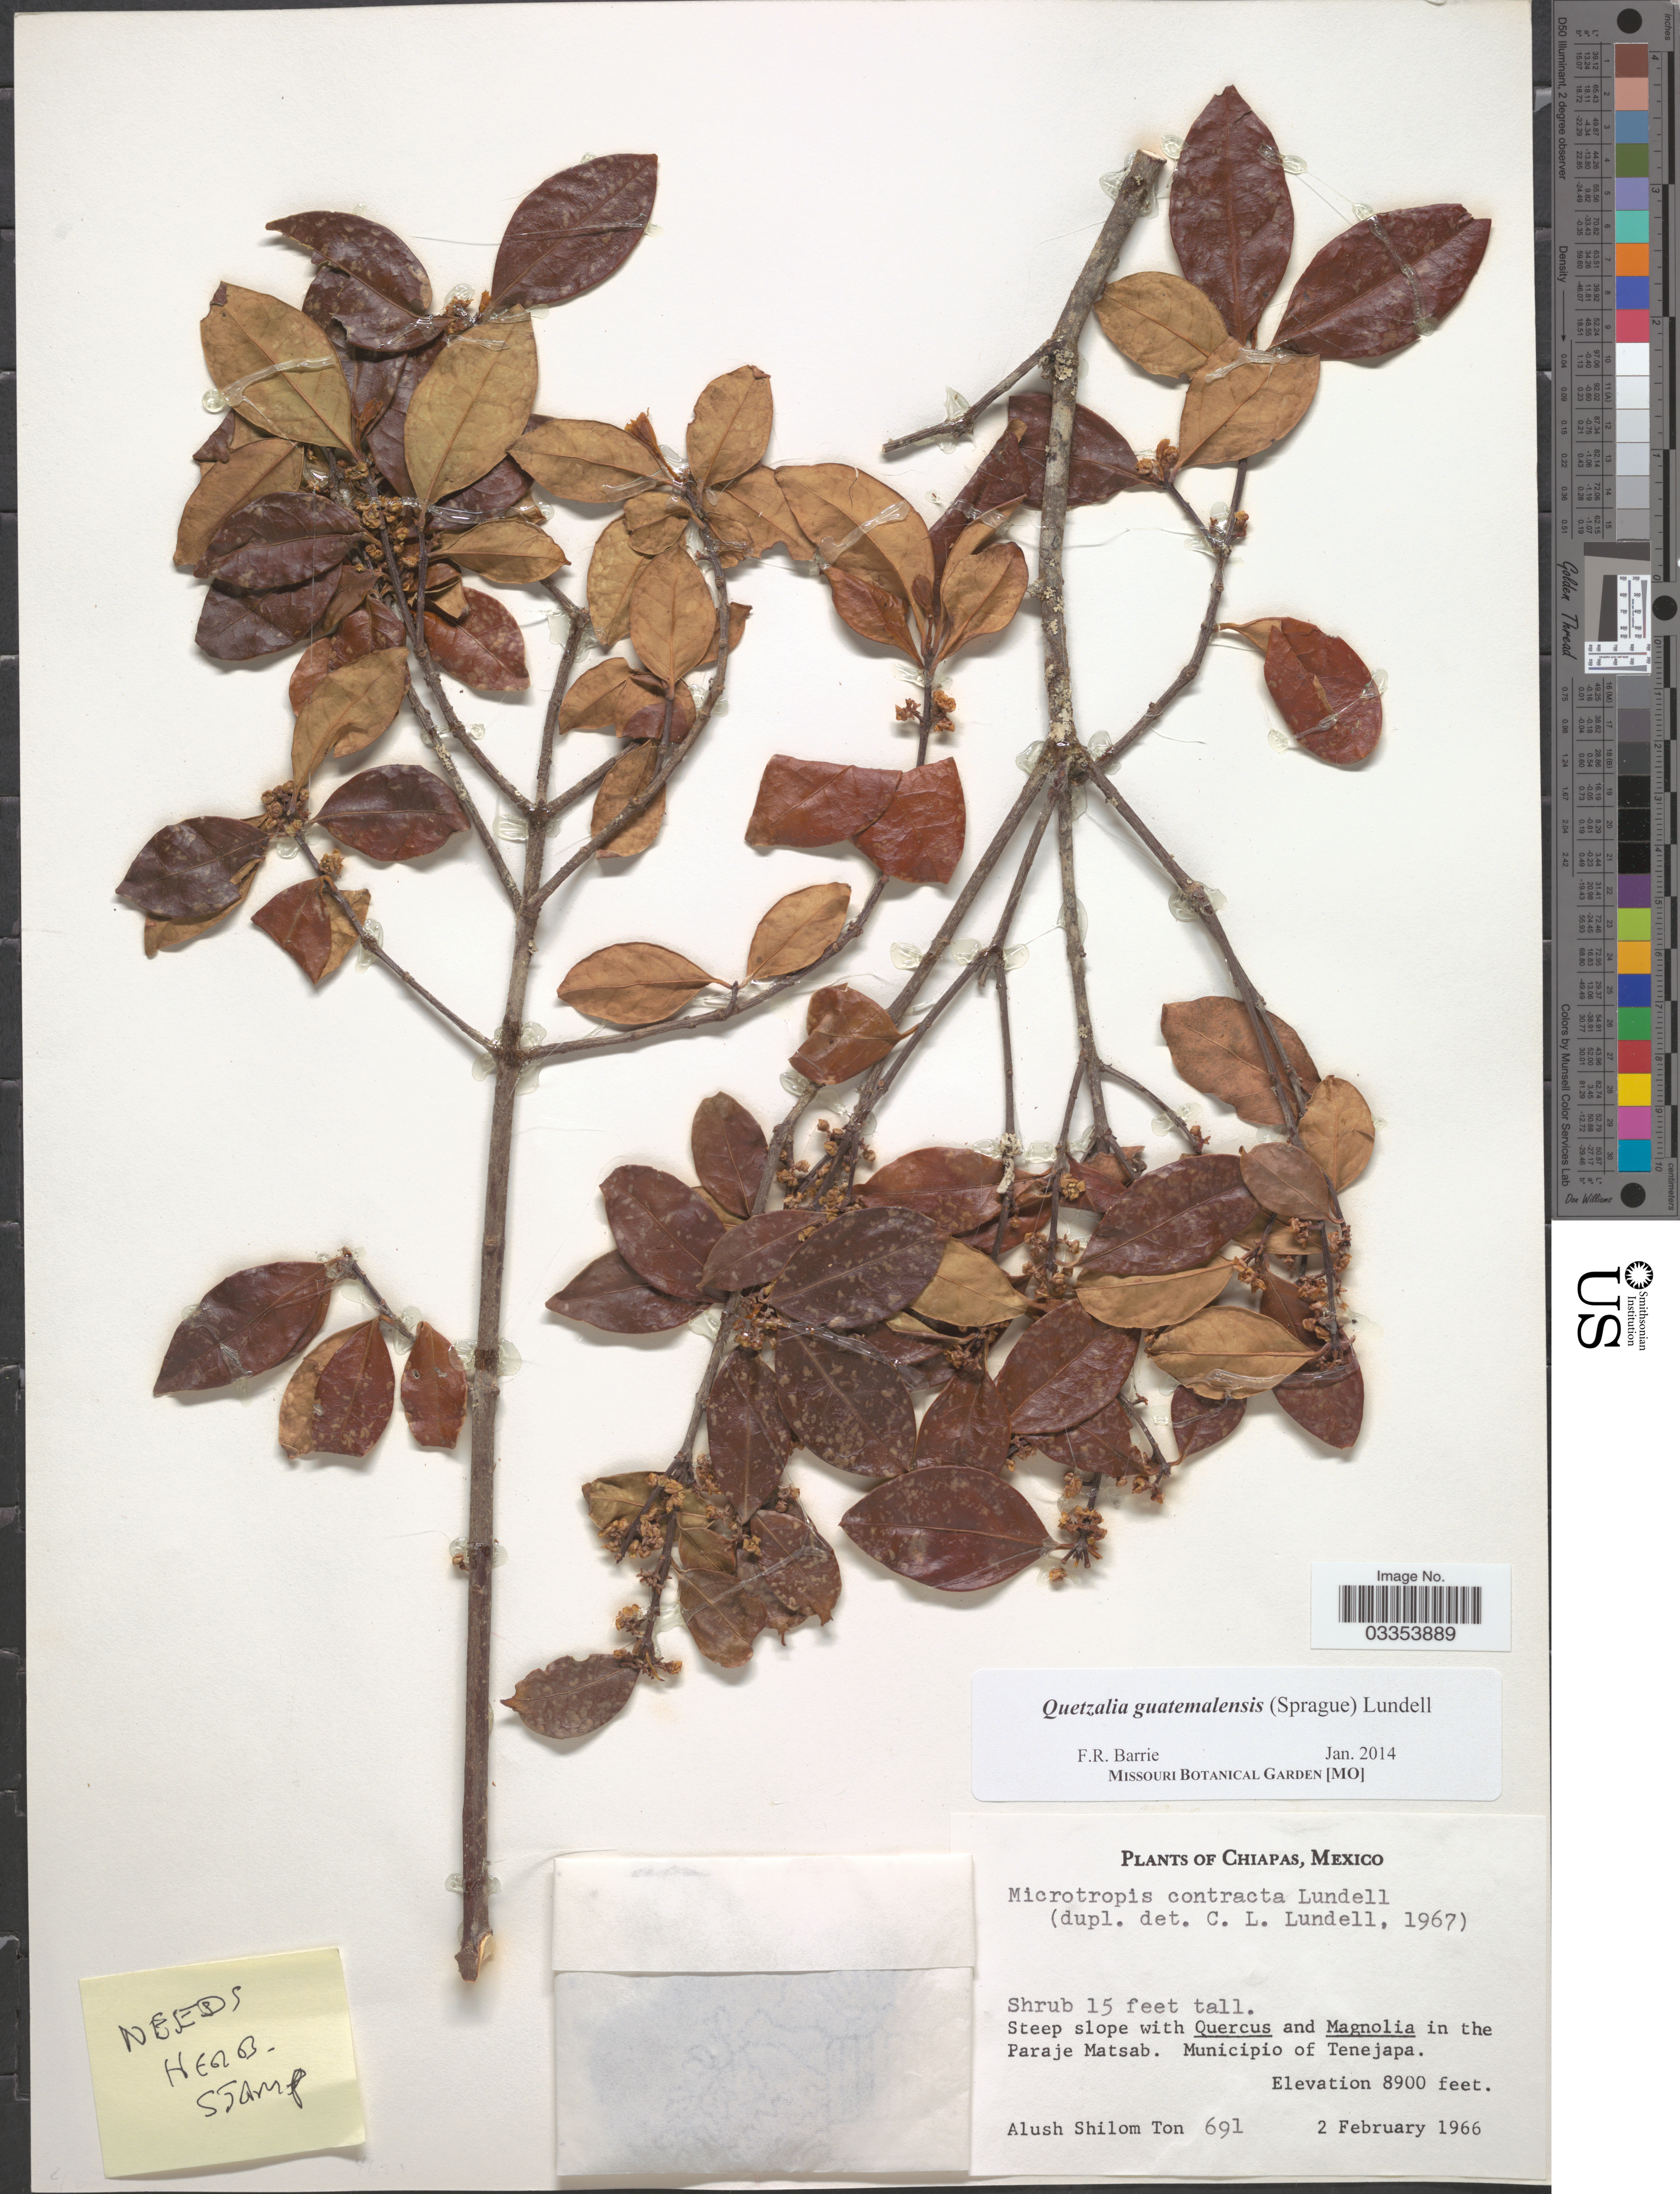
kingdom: Plantae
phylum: Tracheophyta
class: Magnoliopsida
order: Celastrales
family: Celastraceae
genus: Gyminda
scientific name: Gyminda tonduzii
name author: Loes.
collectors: A. M. Ton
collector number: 691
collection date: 1966-02-02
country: Mexico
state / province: Chiapas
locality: Municipio of Tenejapa.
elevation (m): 2713